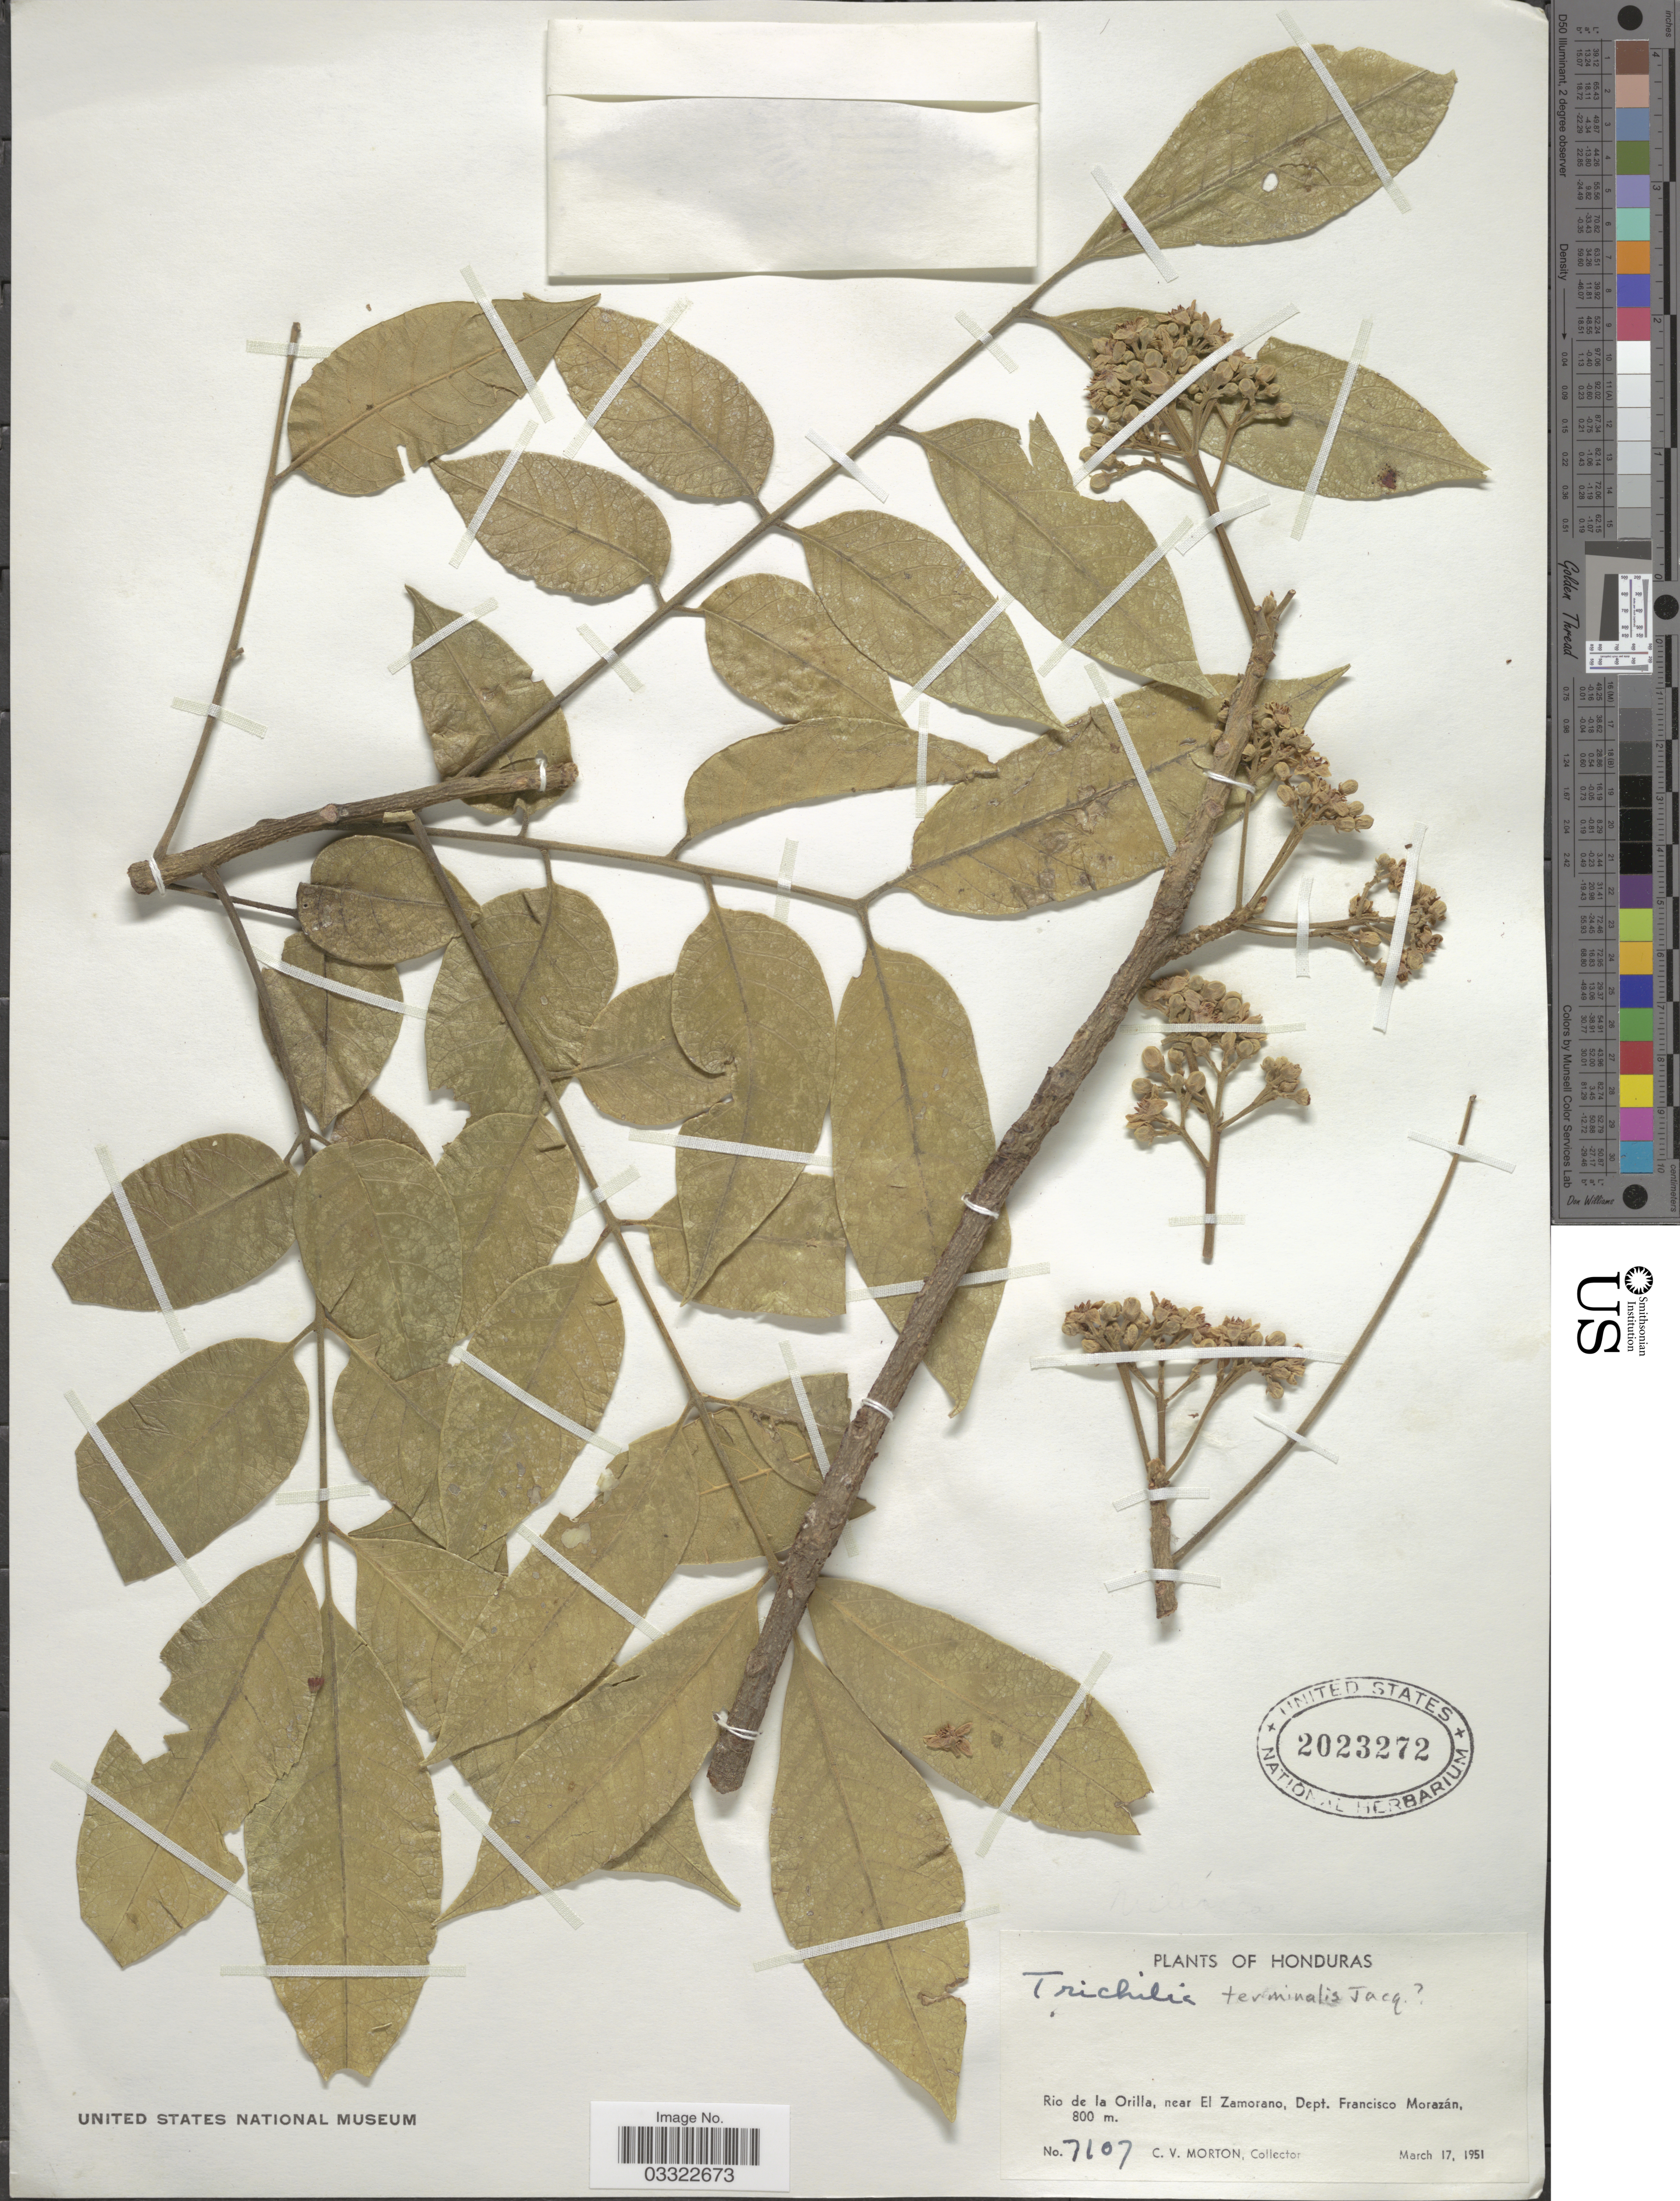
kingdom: Plantae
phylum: Tracheophyta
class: Magnoliopsida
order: Sapindales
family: Meliaceae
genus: Trichilia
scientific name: Trichilia terminalis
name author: Jacq.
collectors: C. V. Morton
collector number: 7107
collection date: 1951-03-17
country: Honduras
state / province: Fco. Morazán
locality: Rio de la Orilla, near El Zamorano, Dept. Francisco Morazán.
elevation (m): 800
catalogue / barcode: US 2023272